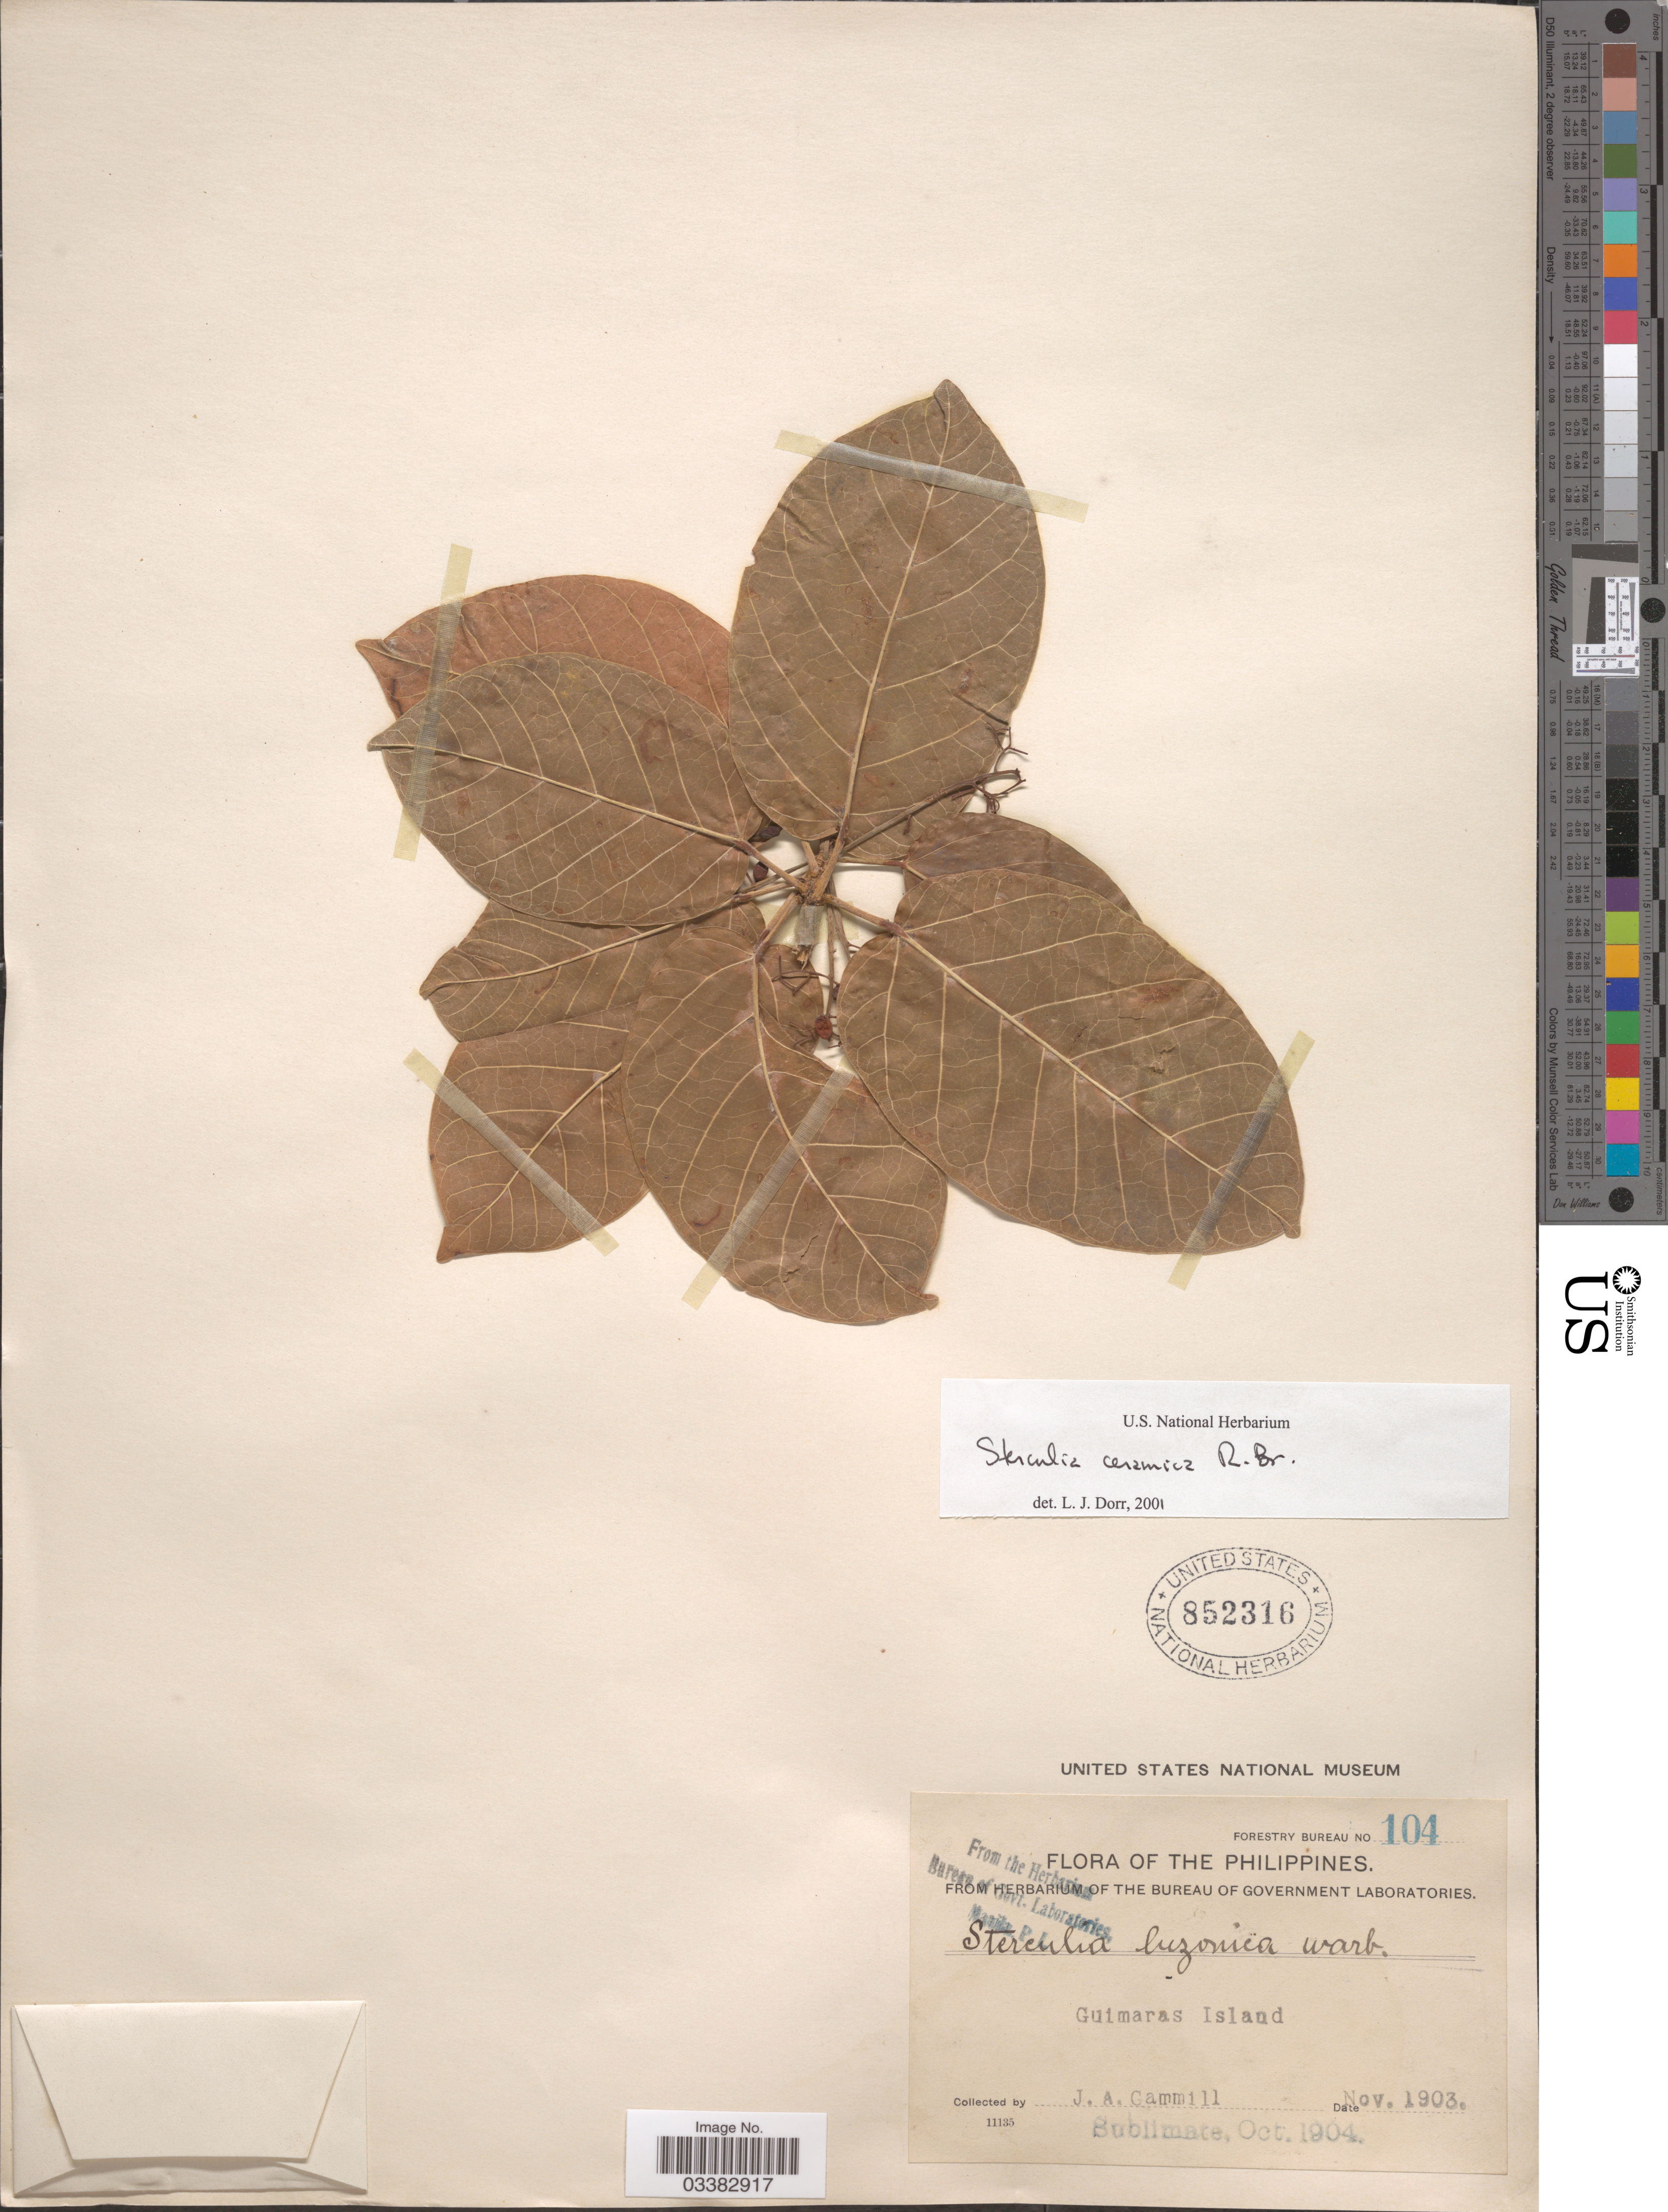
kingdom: Plantae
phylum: Tracheophyta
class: Magnoliopsida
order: Malvales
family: Malvaceae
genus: Sterculia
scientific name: Sterculia ceramica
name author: R. Br.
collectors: J. Gammill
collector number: Forestry Bureau 104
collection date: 1903-11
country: Philippines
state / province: Western Visayas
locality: Guimaras Island.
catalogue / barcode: US 852316